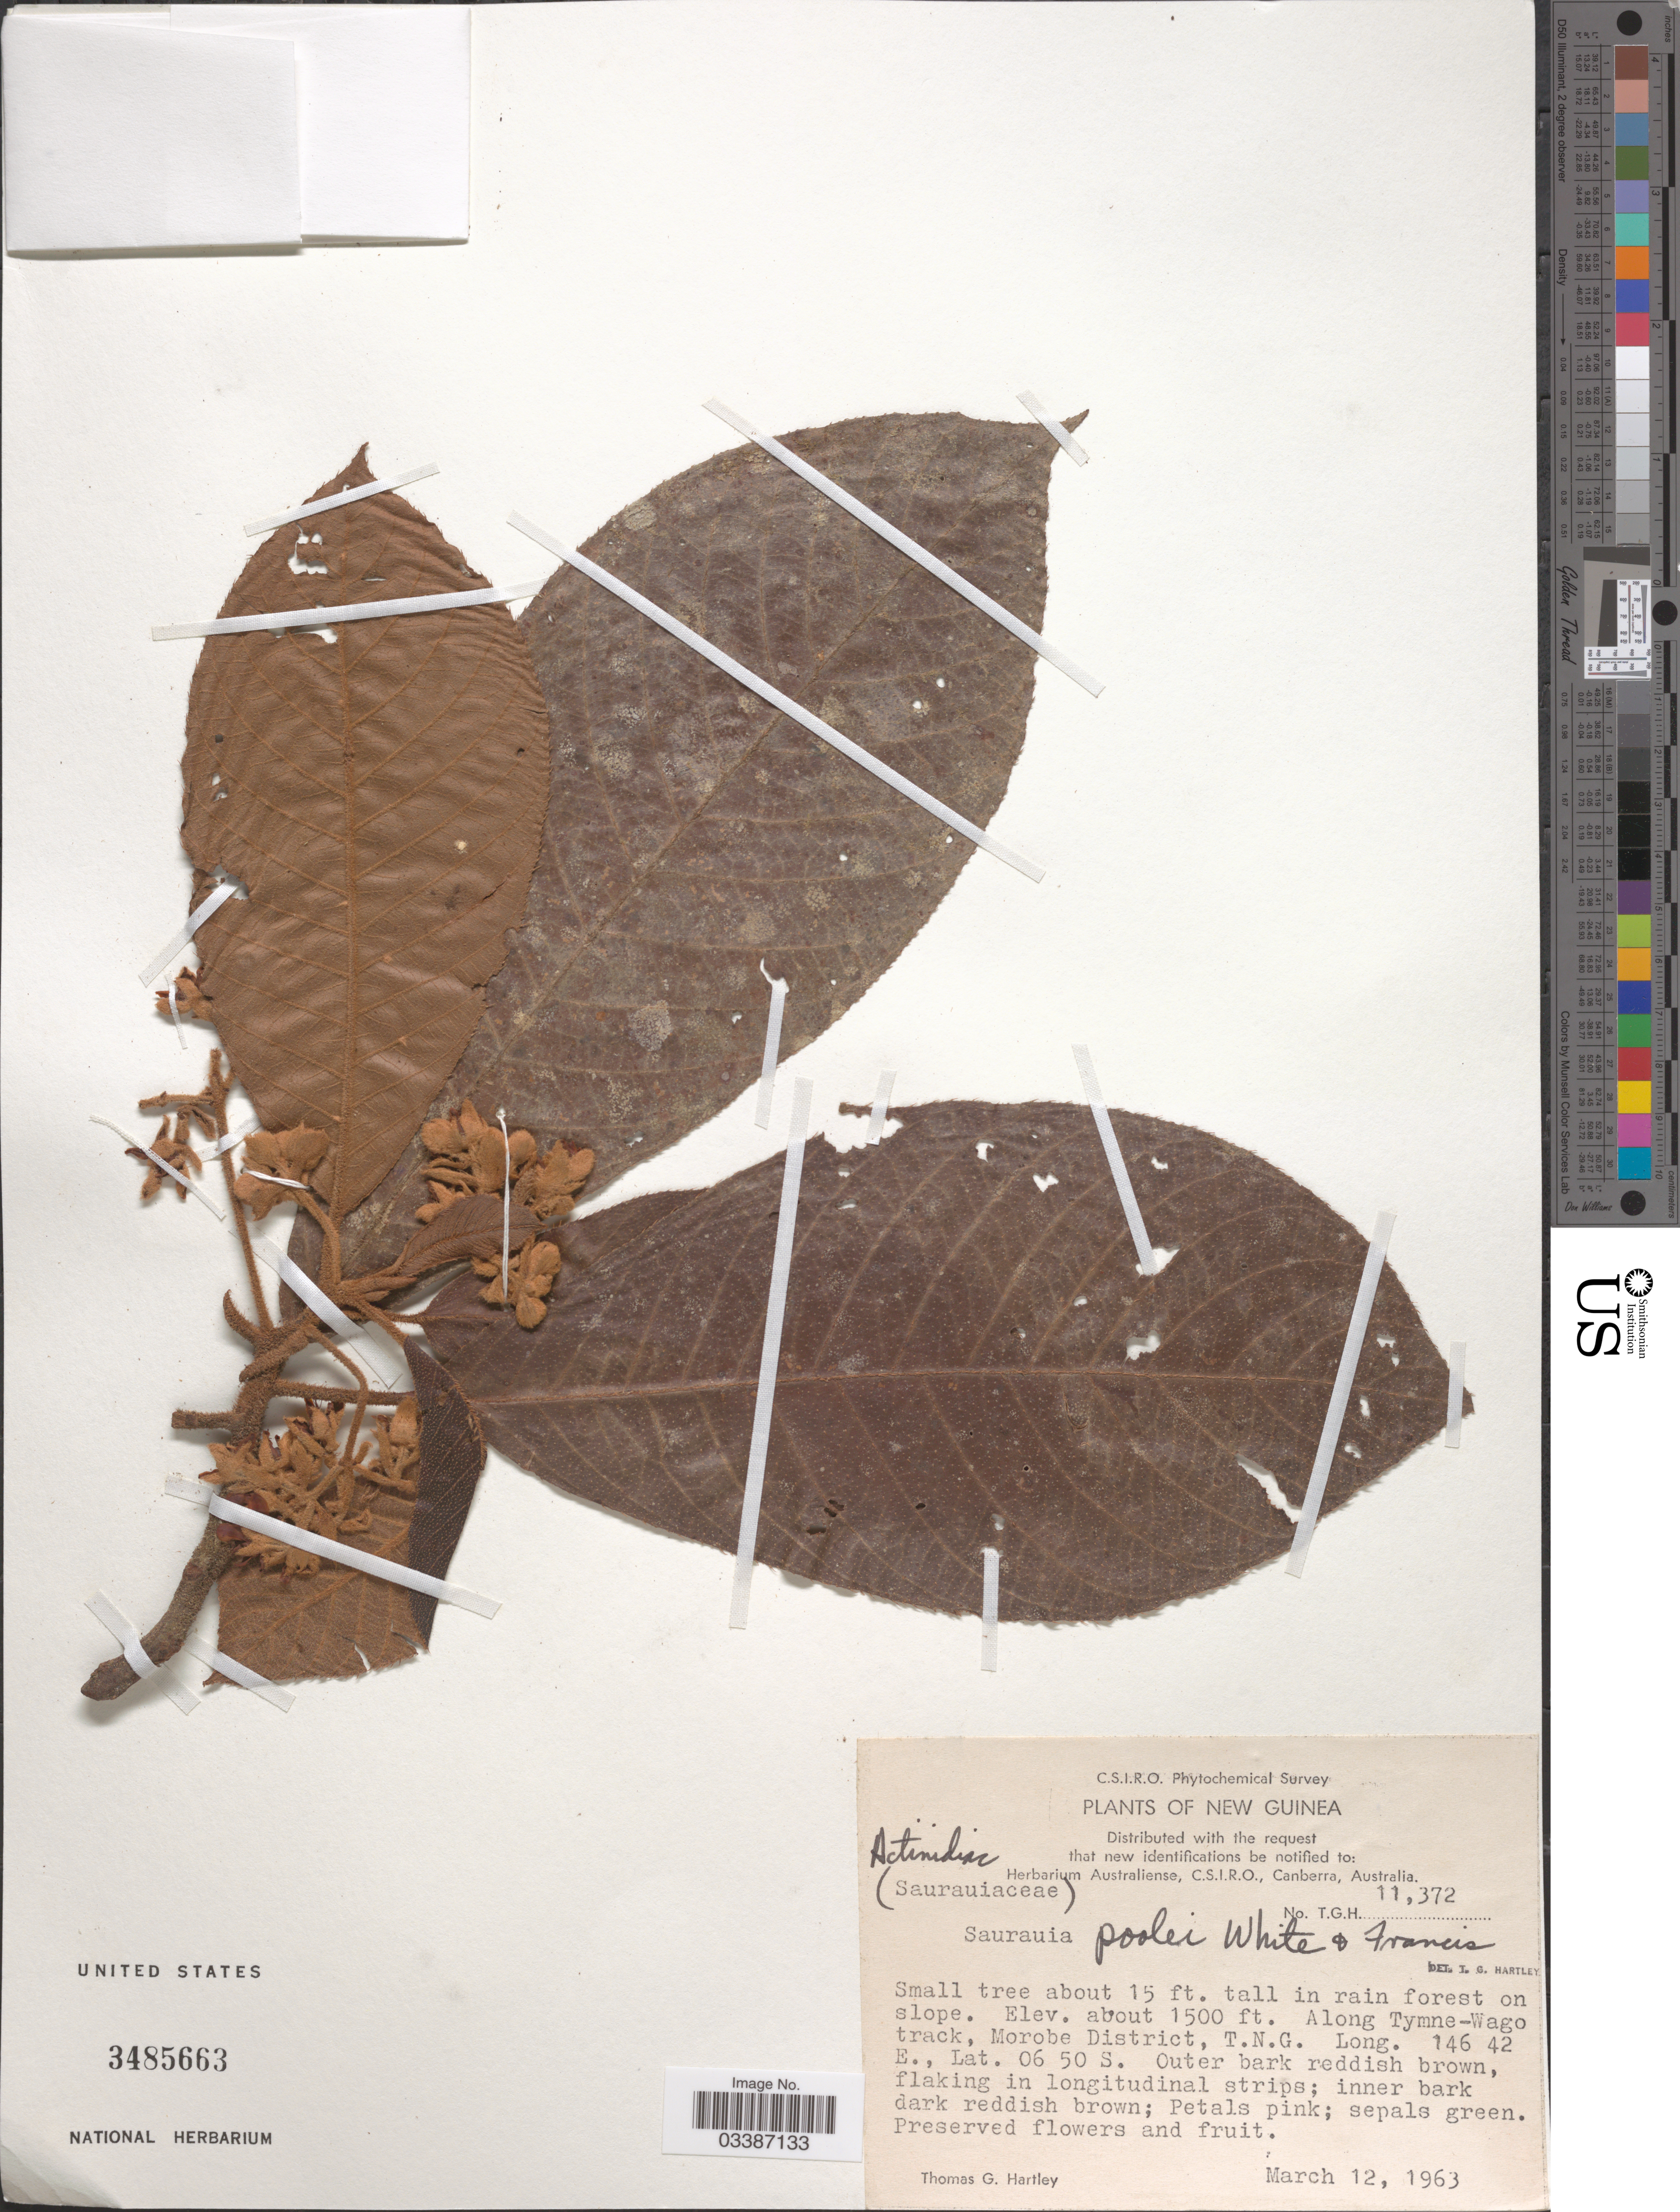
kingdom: Plantae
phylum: Tracheophyta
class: Magnoliopsida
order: Ericales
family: Actinidiaceae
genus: Saurauia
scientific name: Saurauia poolei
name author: C.T. White & W.D. Francis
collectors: T. Hartley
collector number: TGH 11372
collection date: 1963-03-12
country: Papua New Guinea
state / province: Morobe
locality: New Guinea. Along Tymne-Wago track, Morobe District, T.N.G.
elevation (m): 457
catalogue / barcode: US 3485663